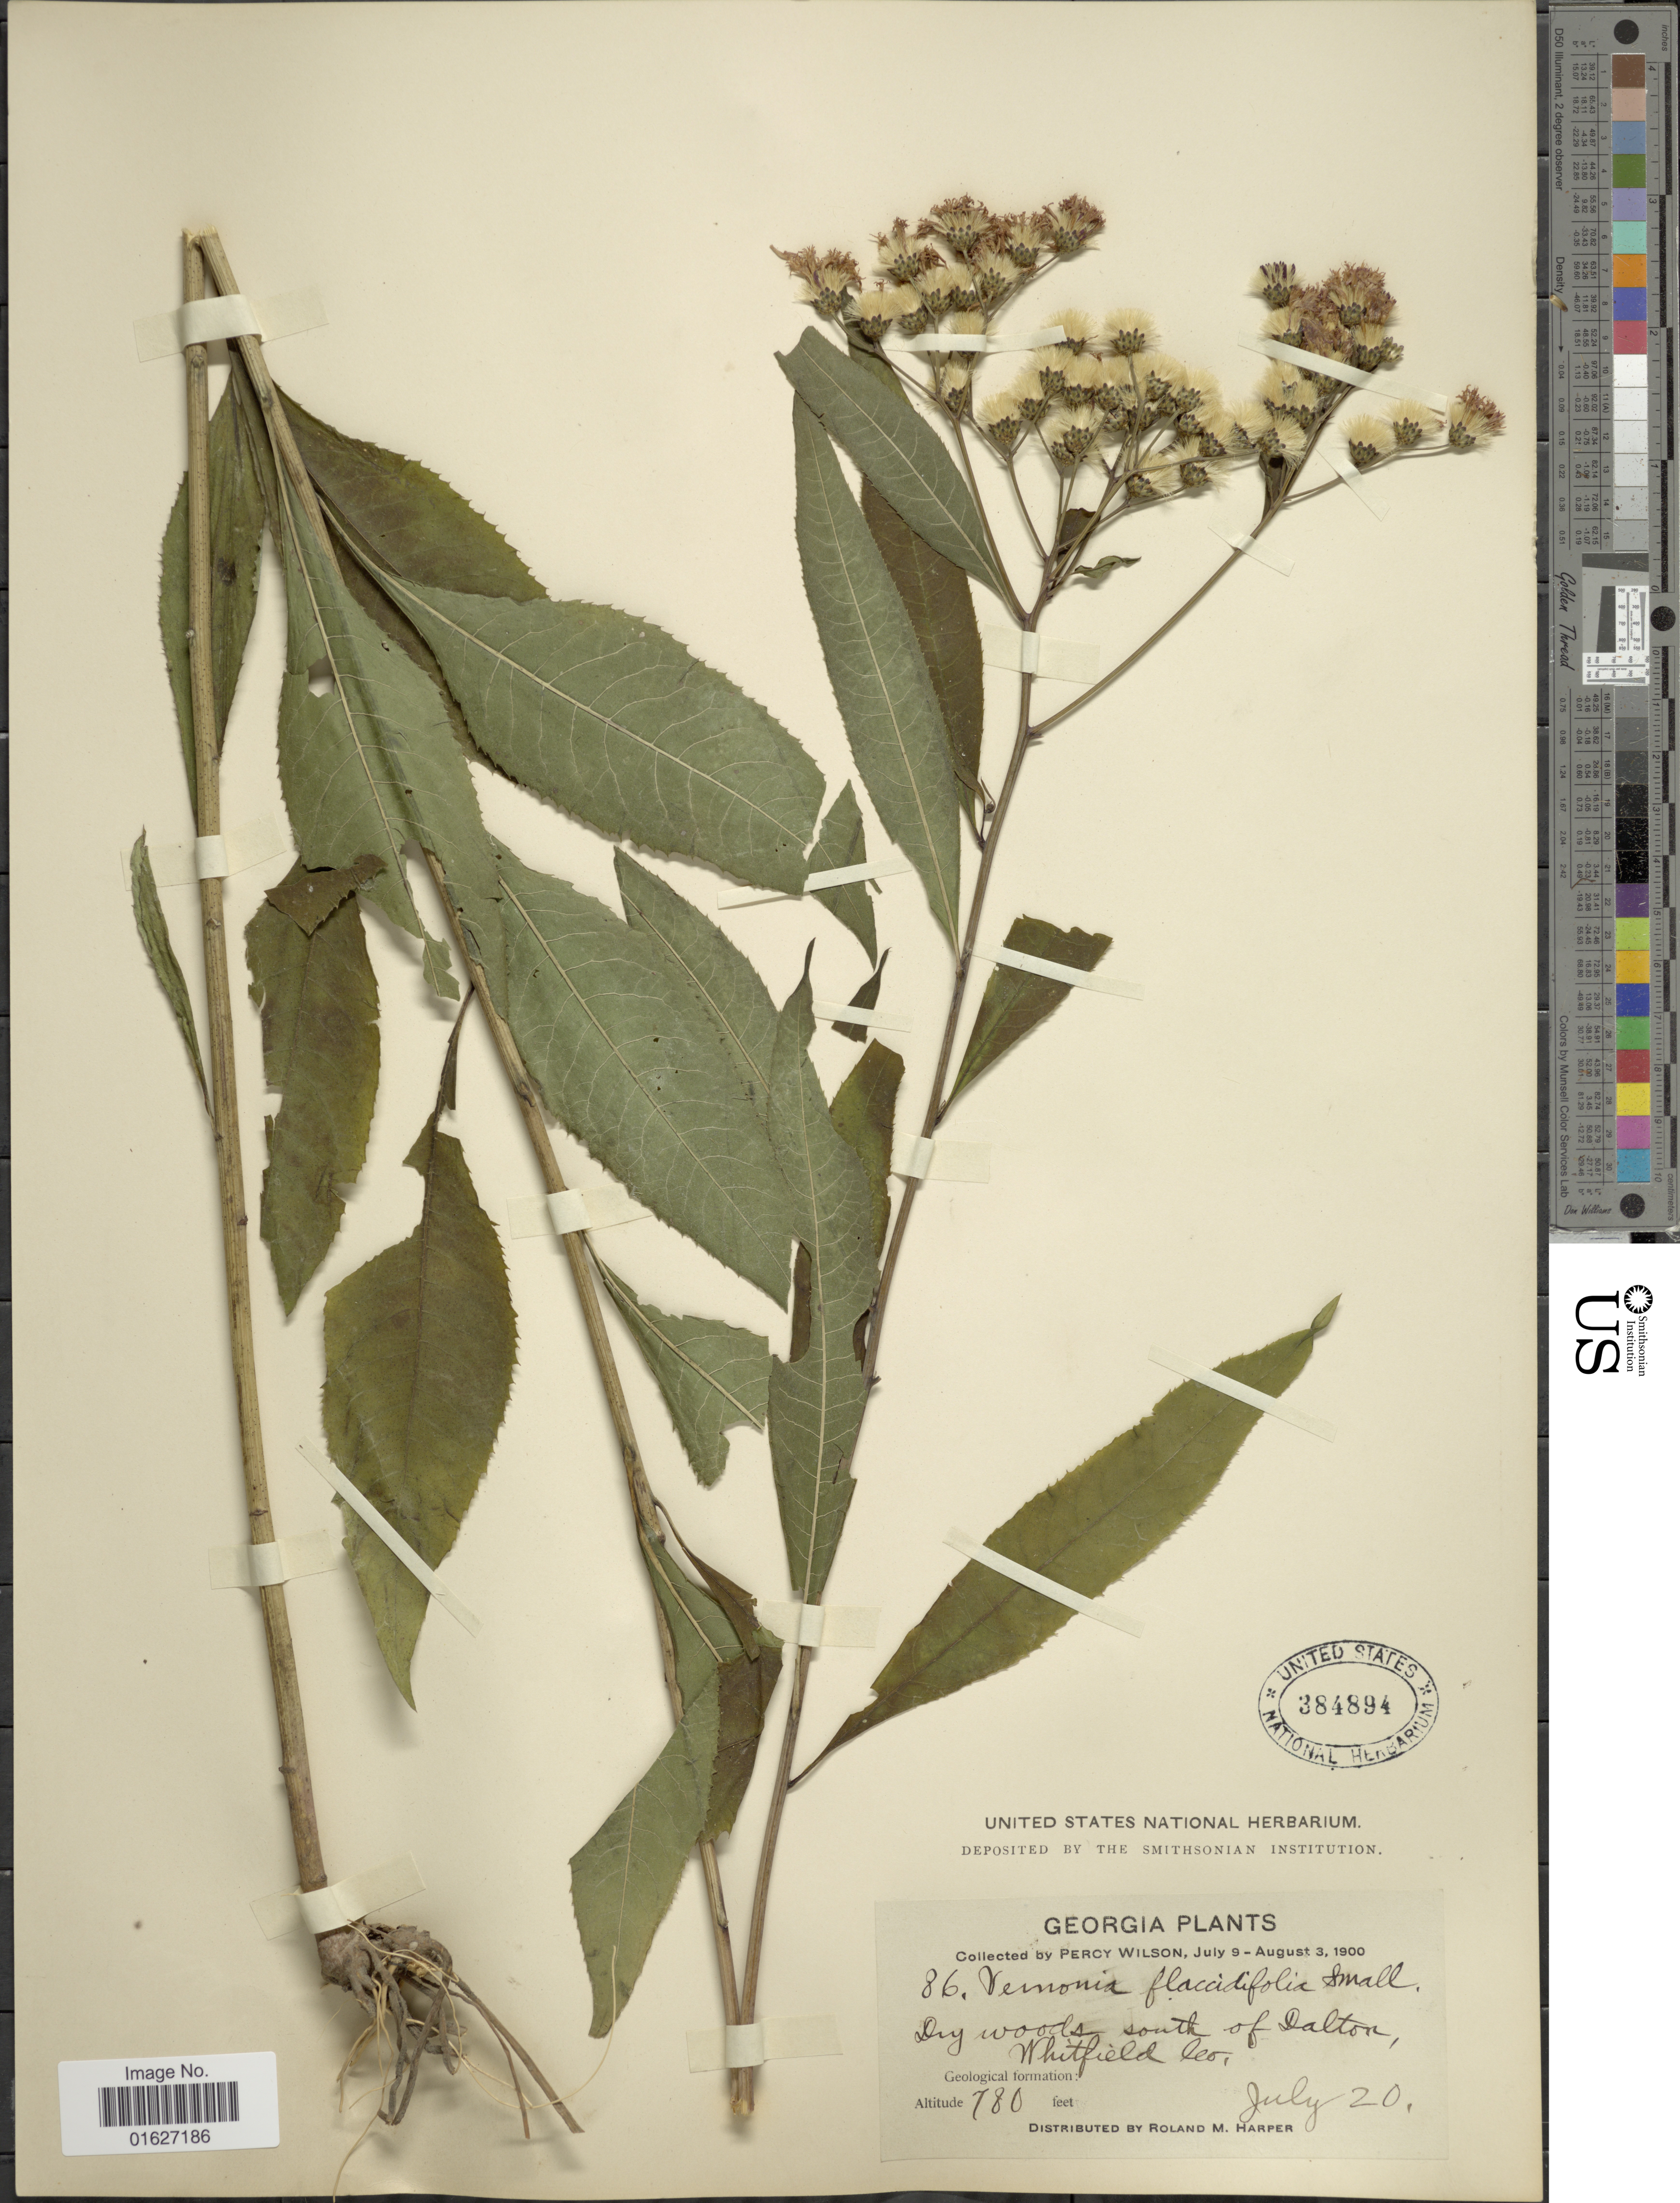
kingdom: Plantae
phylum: Tracheophyta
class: Magnoliopsida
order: Asterales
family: Asteraceae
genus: Vernonia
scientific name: Vernonia flaccidifolia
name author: Small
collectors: P. Wilson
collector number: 86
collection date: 1900-07-20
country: United States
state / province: Georgia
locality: South of Dalton, Whitfield Co.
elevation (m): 238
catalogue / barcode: US 384894